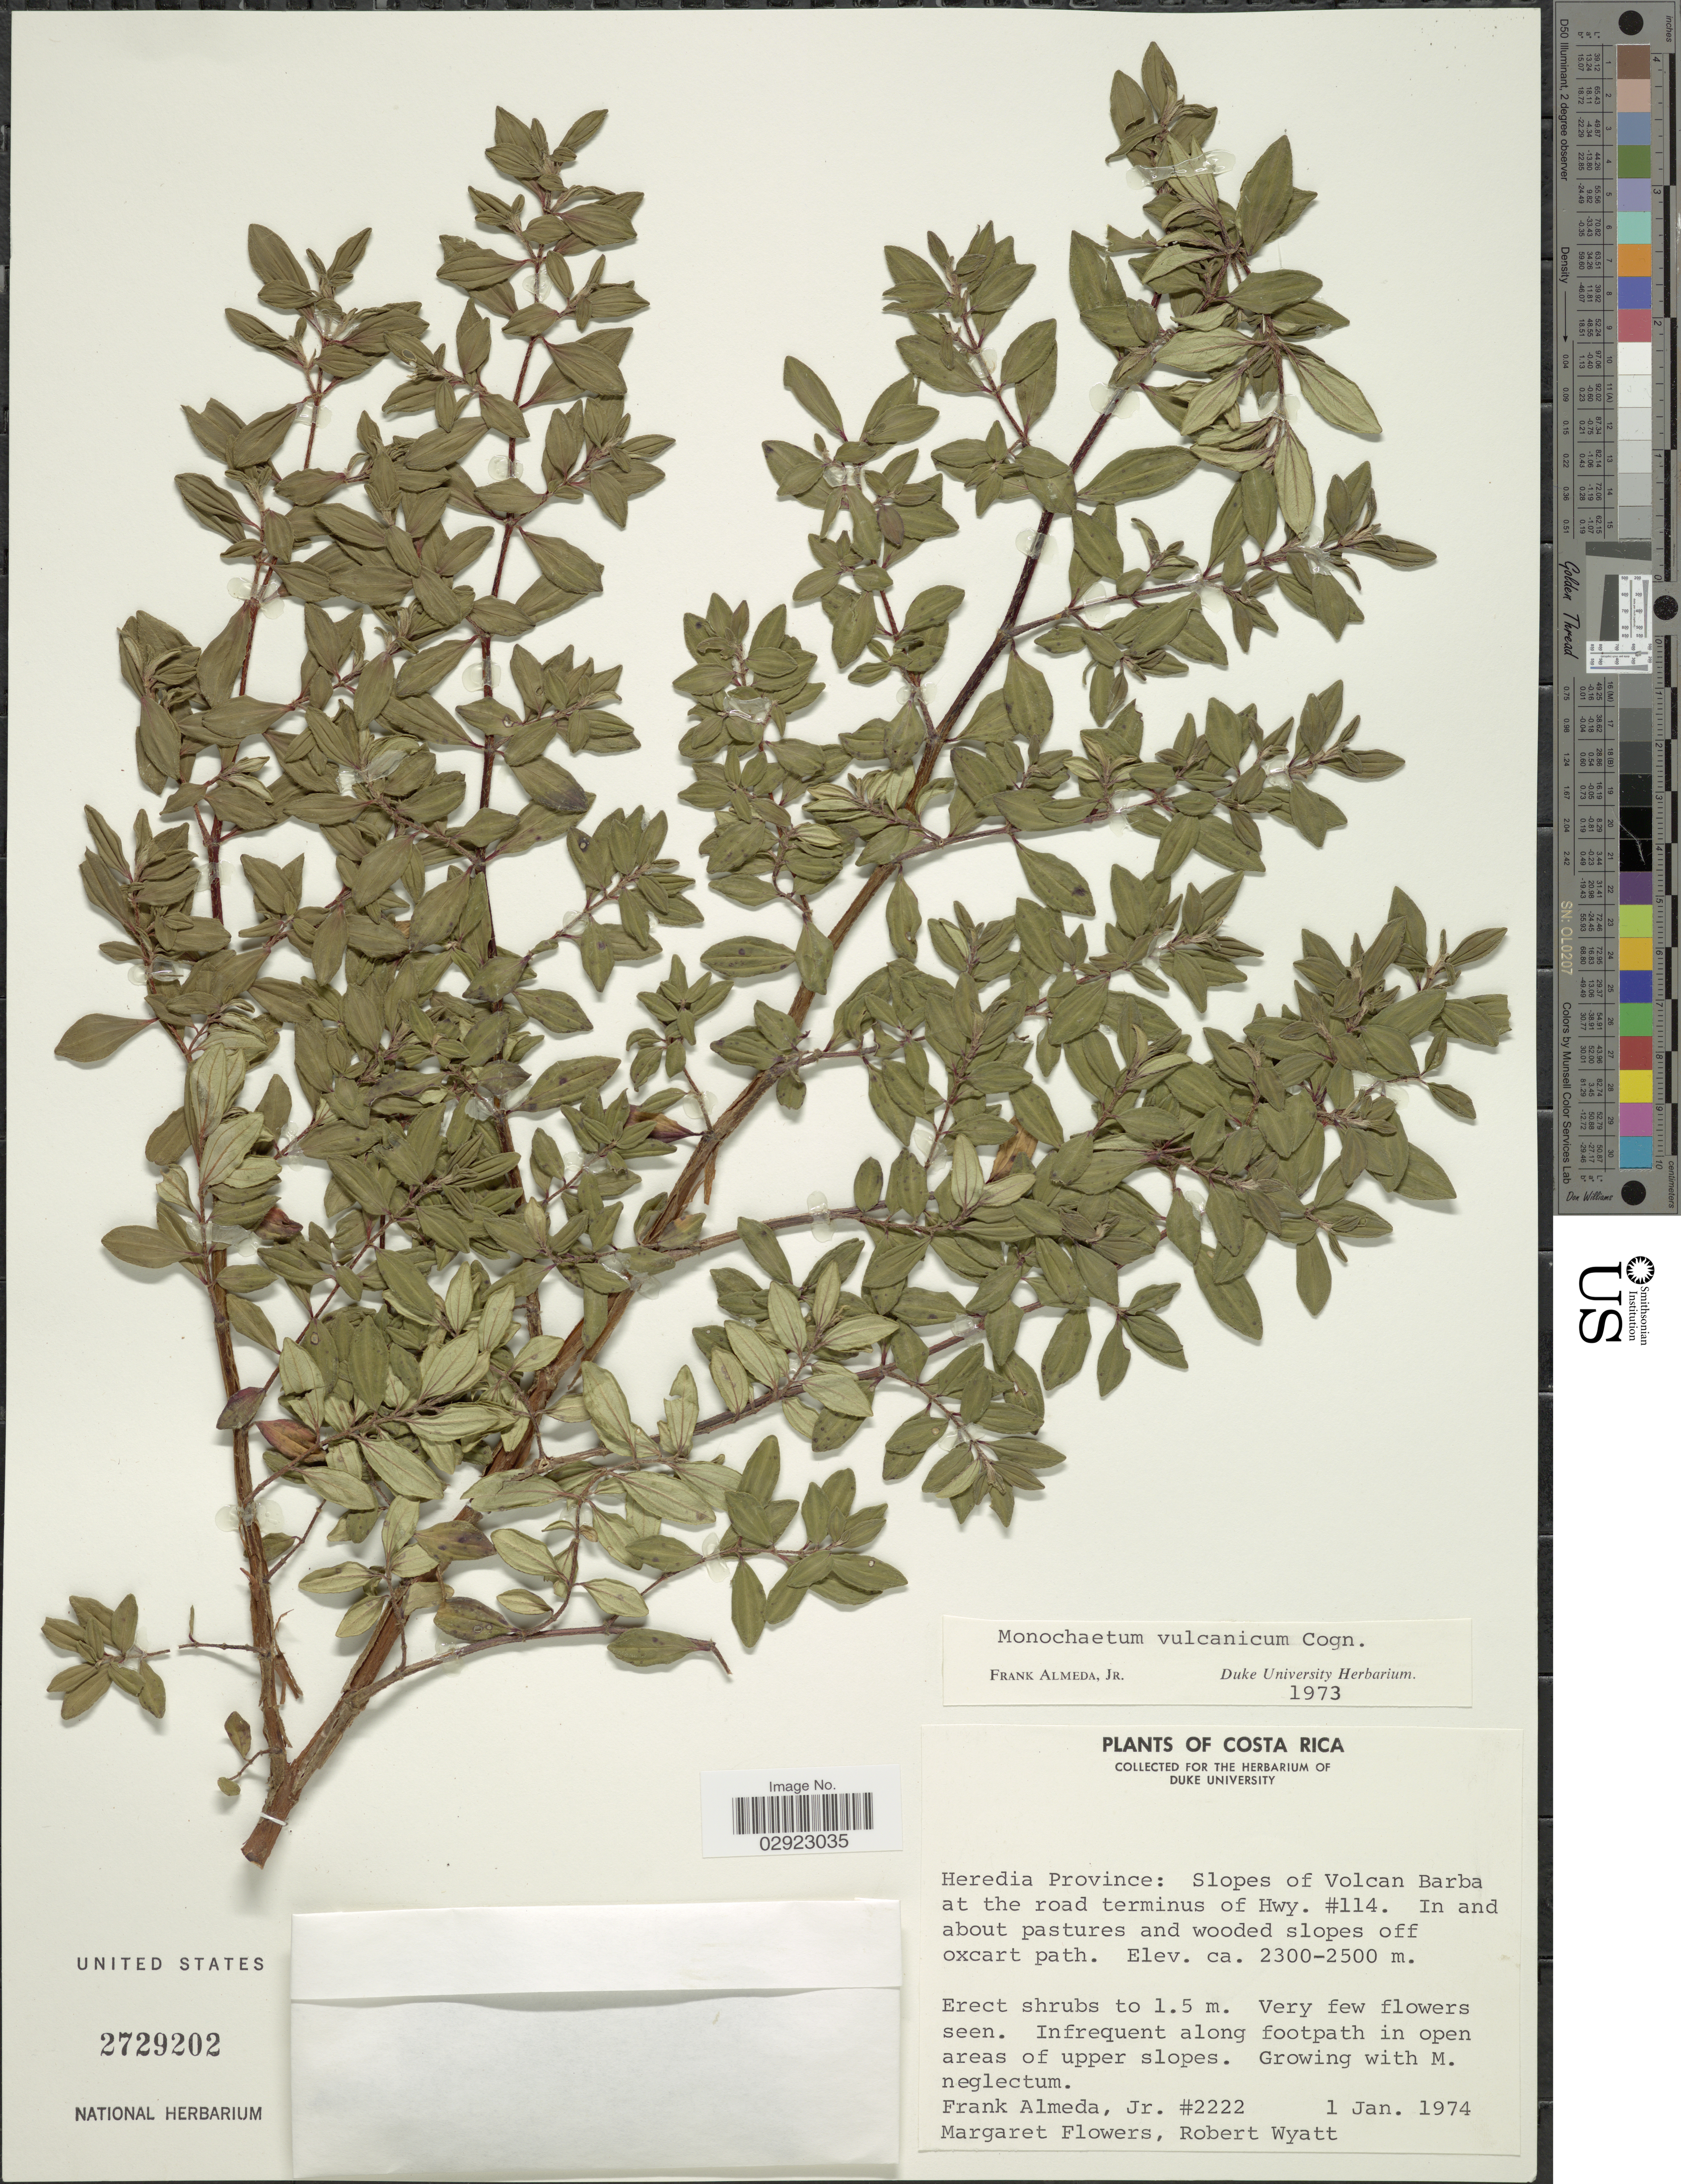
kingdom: Plantae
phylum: Tracheophyta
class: Magnoliopsida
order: Myrtales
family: Melastomataceae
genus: Monochaetum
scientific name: Monochaetum vulcanicum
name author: Cogn.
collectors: F. Almeda, M. Flowers & R. Wyatt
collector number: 2222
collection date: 1974-01-01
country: Costa Rica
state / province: Heredia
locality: Heredia Province: Slopes of Volcan Barba at the road terminus of Hwy. #114.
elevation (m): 2300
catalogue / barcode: US 2729202